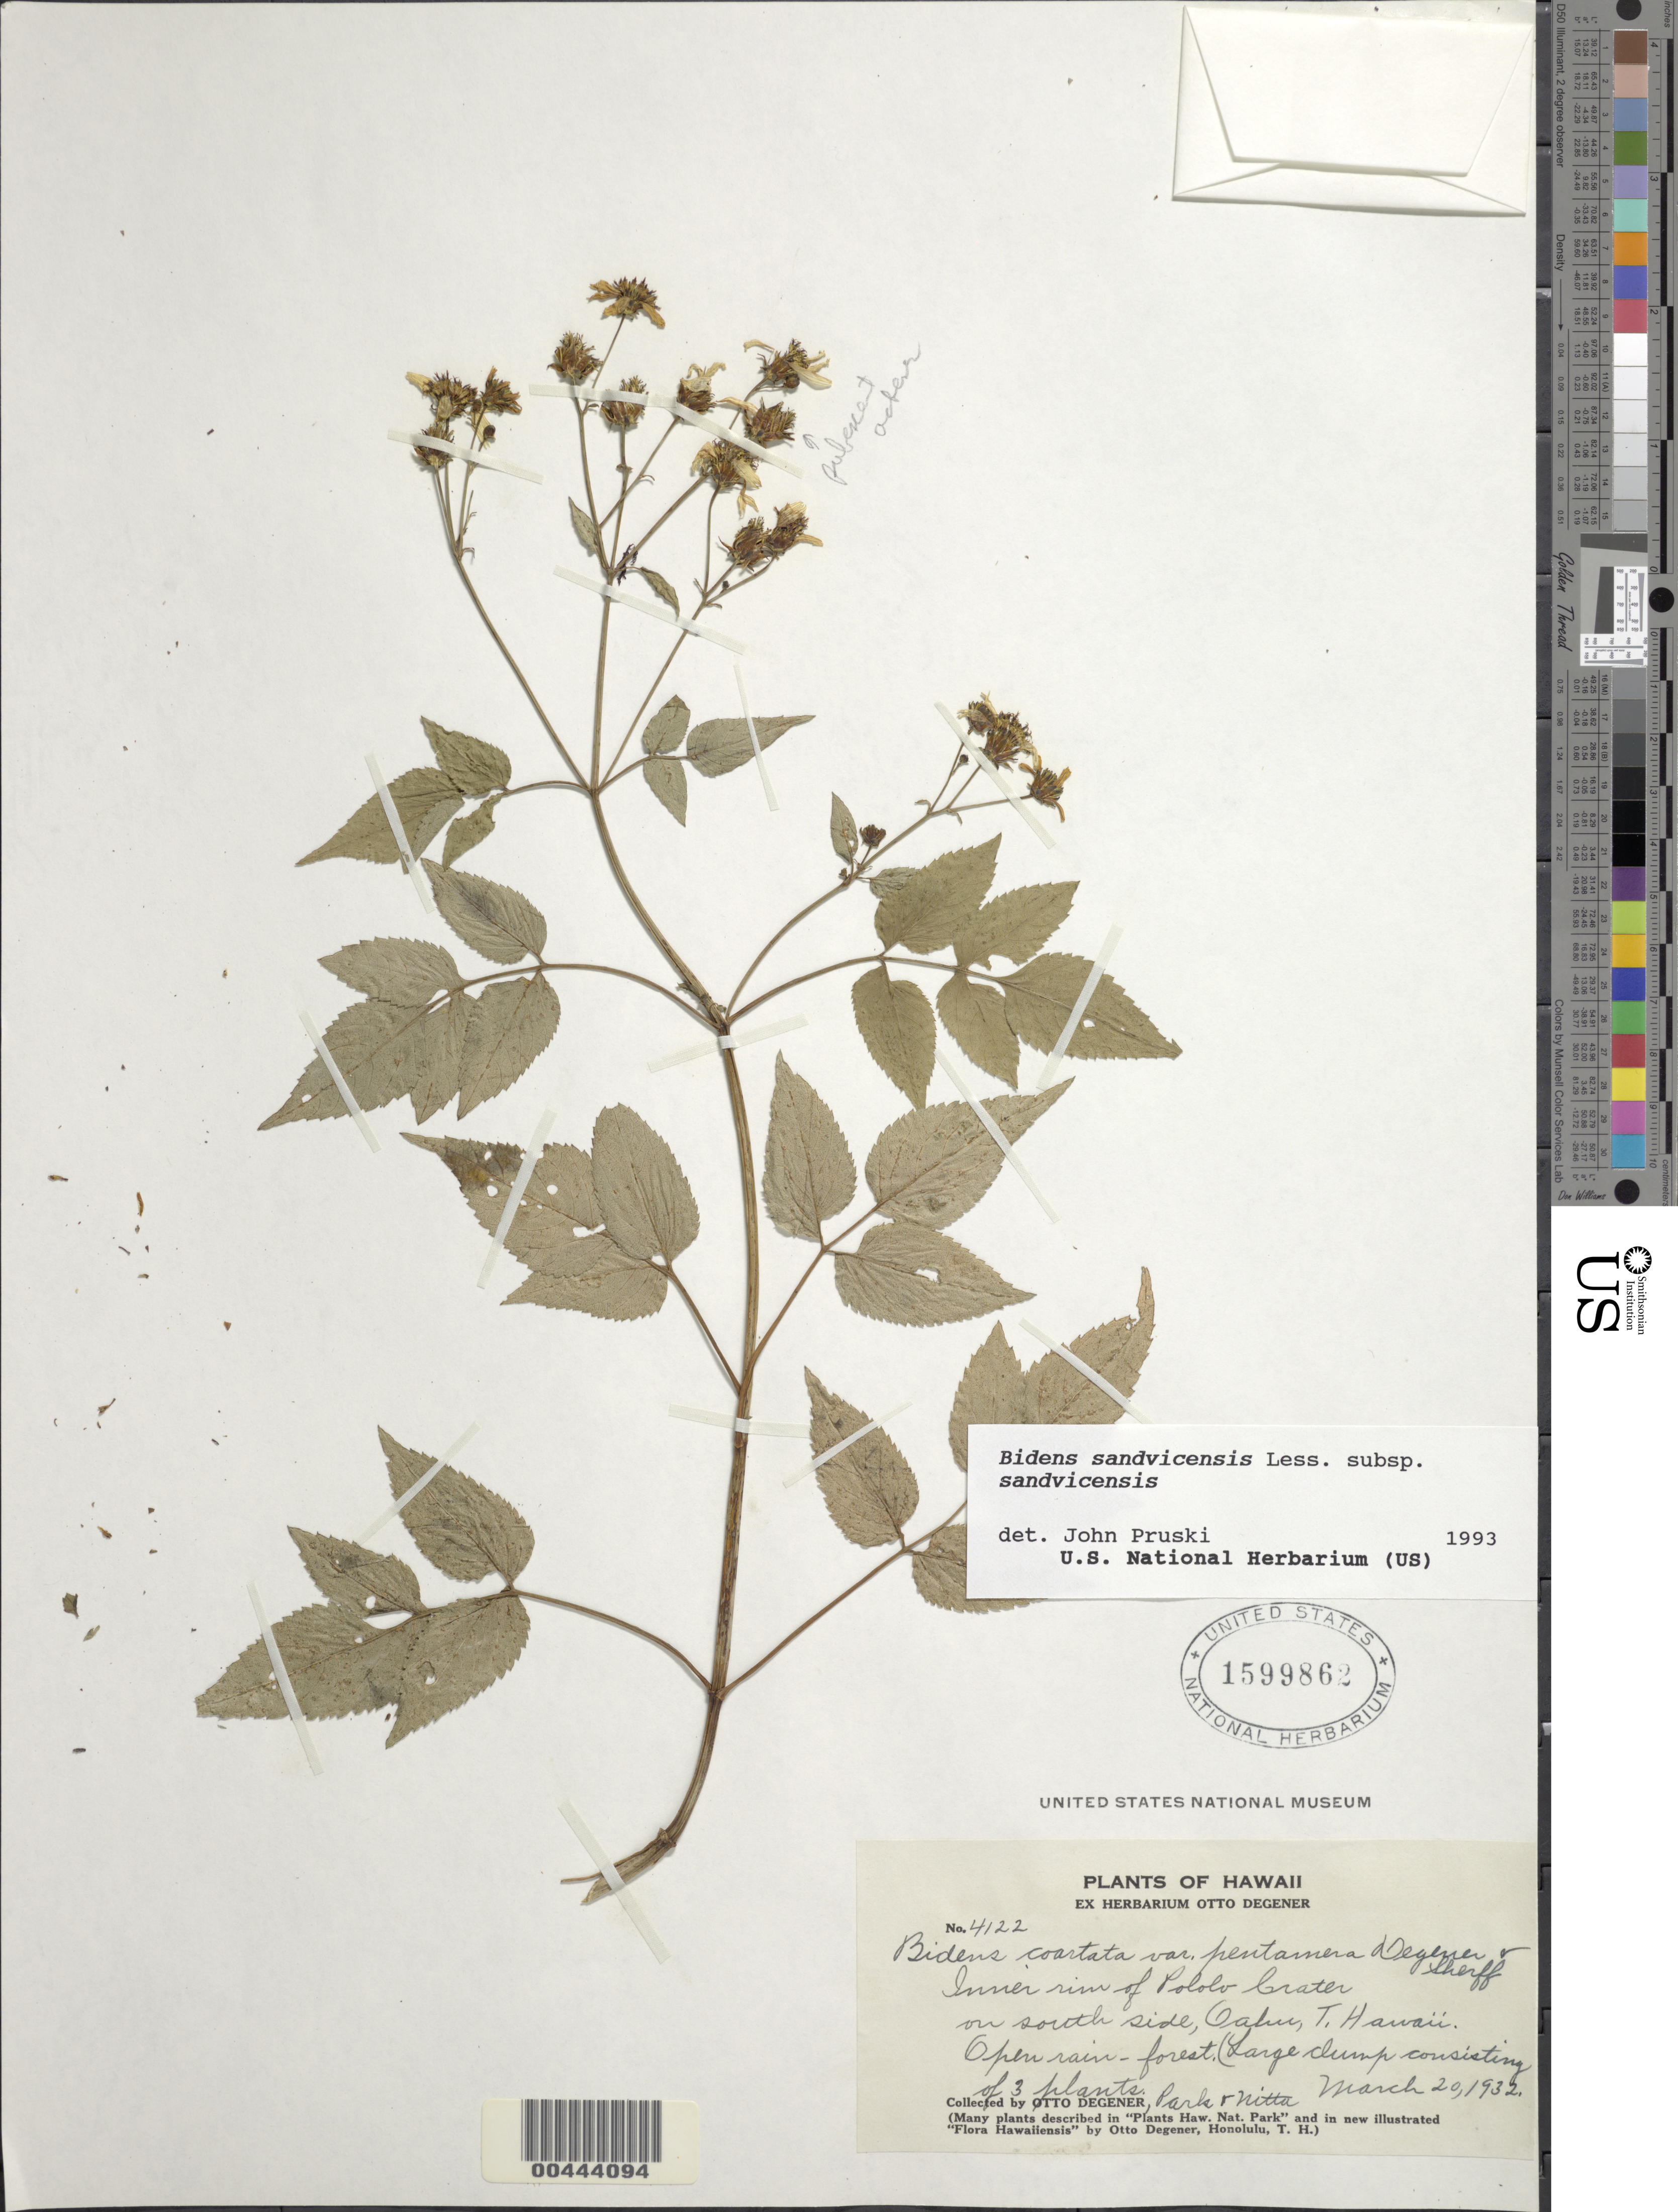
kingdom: Plantae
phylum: Tracheophyta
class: Magnoliopsida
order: Asterales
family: Asteraceae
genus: Bidens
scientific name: Bidens sandvicensis subsp. sandvicensis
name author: Less.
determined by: Pruski, J. F.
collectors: O. Degener, Park & Nitta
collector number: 1599862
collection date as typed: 20 Mar 1932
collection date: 1932-03-20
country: United States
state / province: Hawaii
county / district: Honolulu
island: Oahu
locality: Inner rim of Pololo Crater on S side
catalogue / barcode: US 1599862